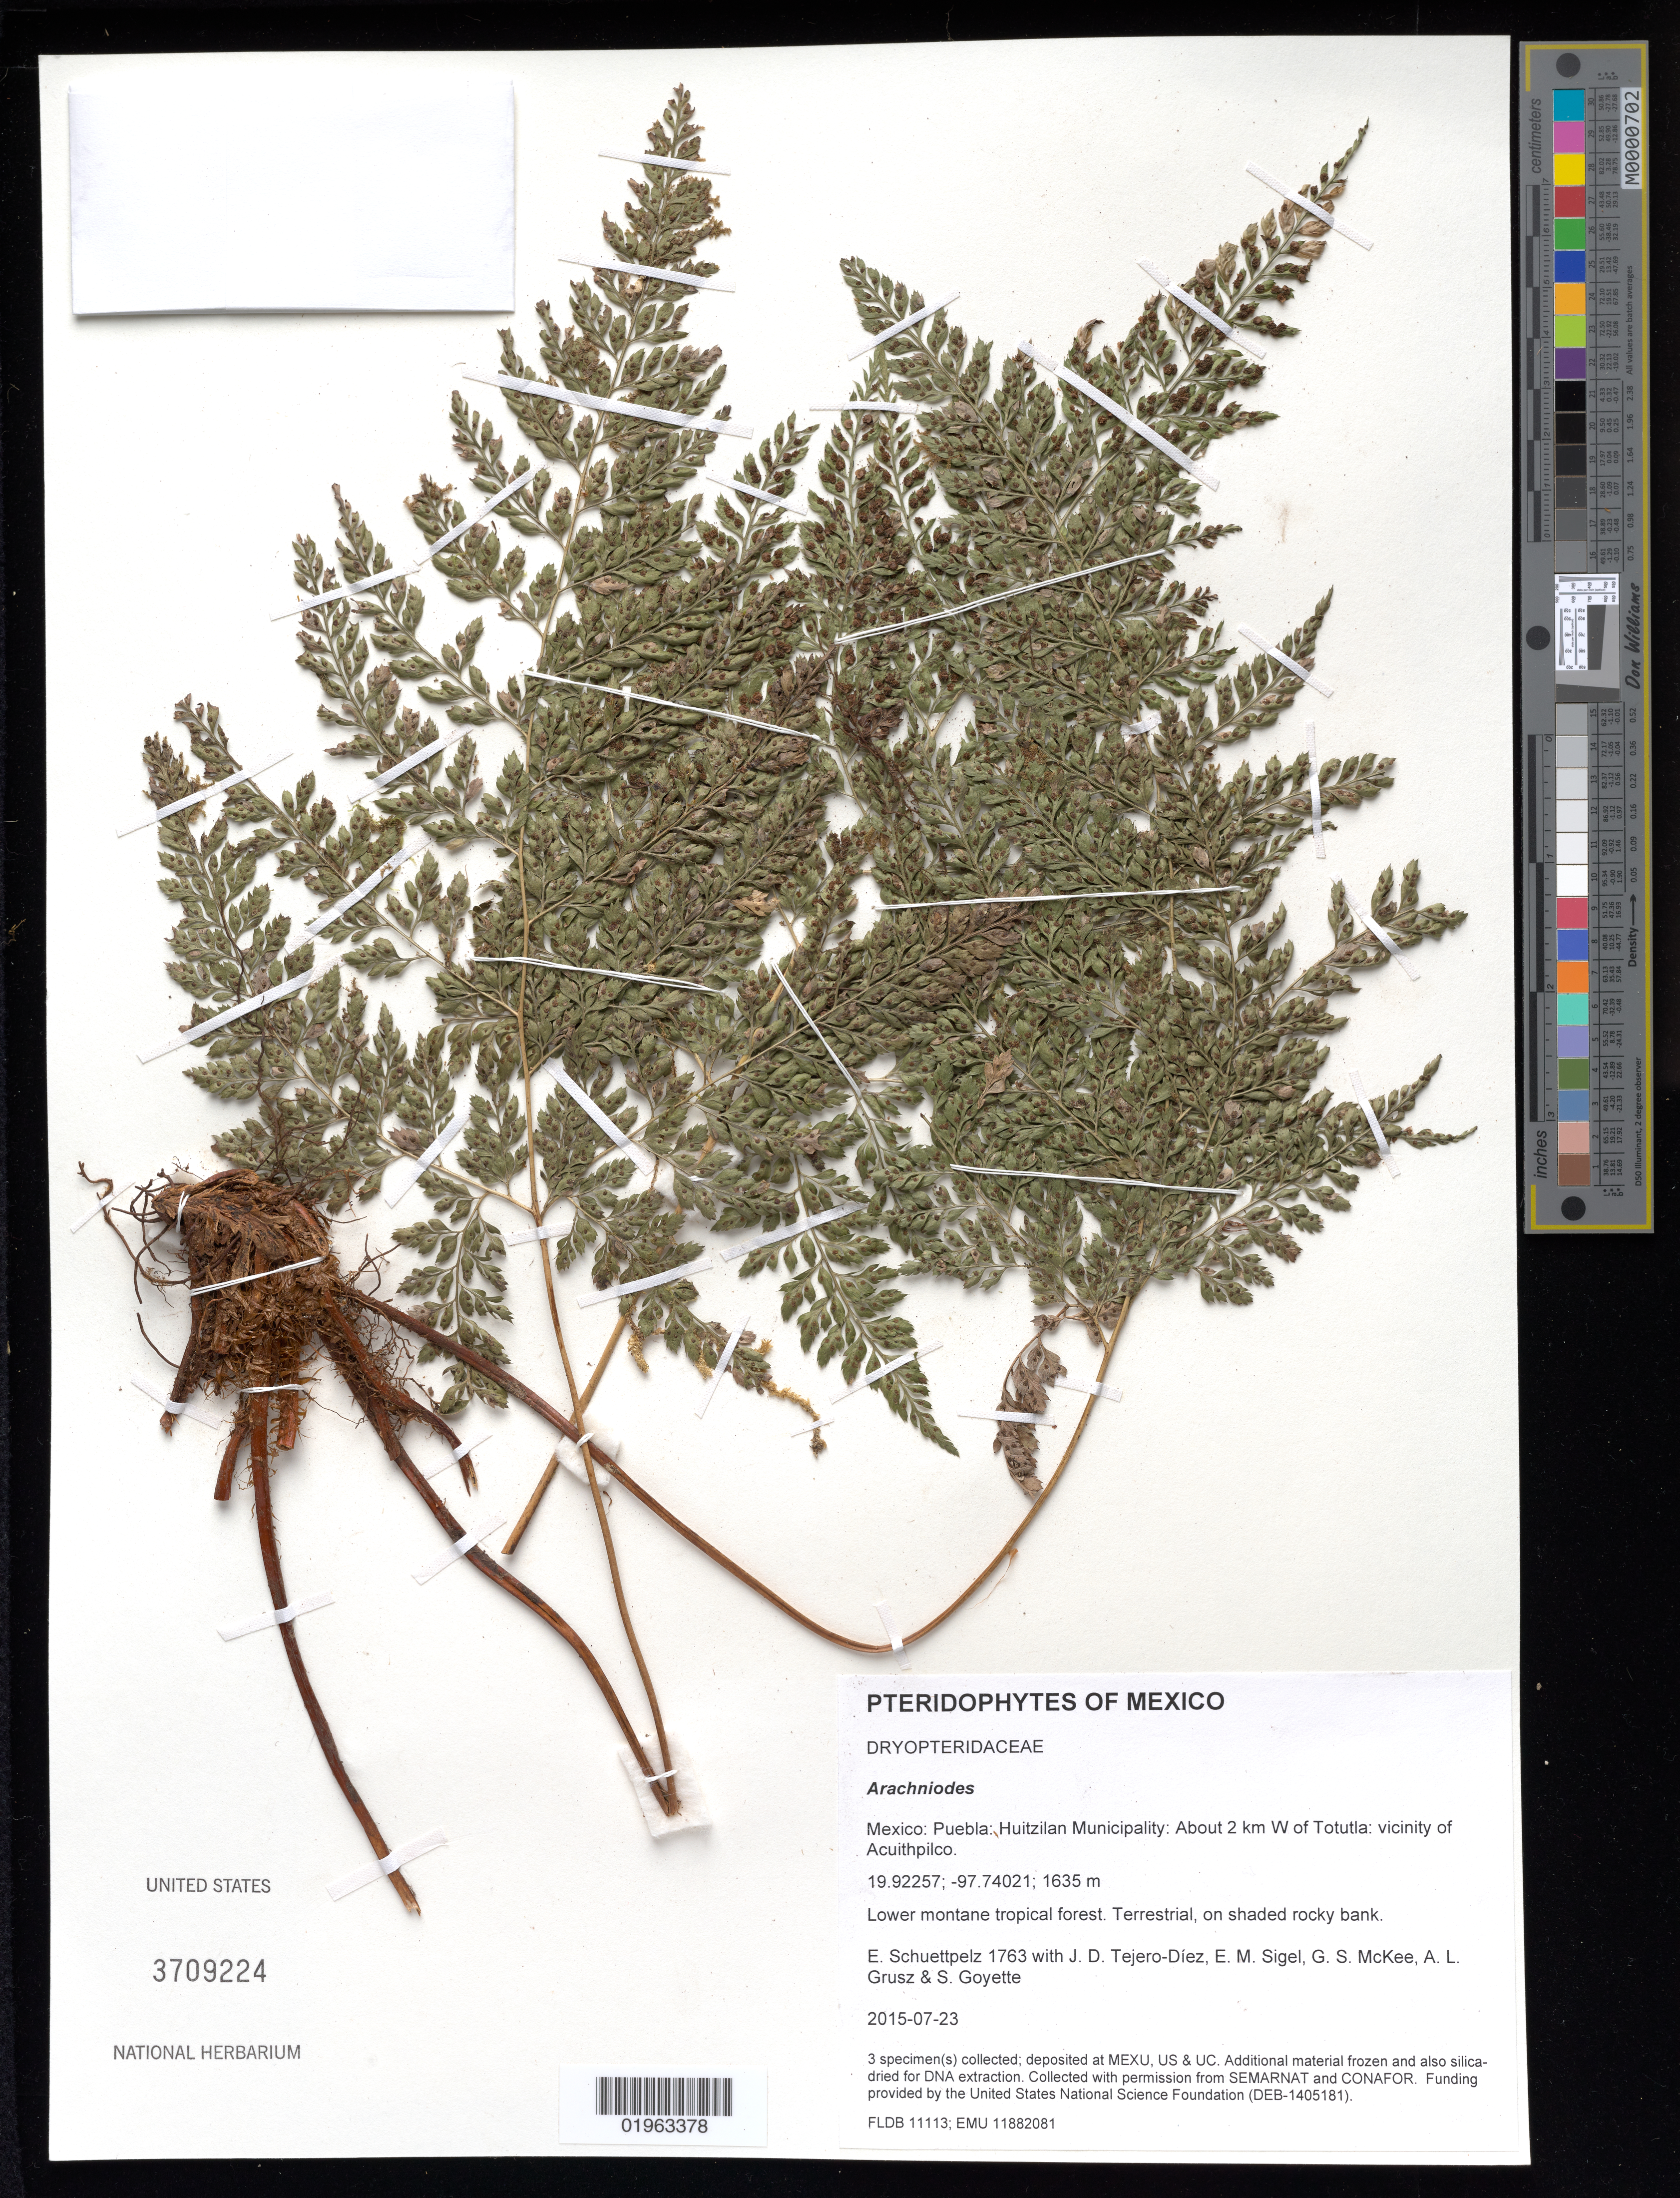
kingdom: Plantae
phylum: Tracheophyta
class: Polypodiopsida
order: Polypodiales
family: Dryopteridaceae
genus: Arachniodes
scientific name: Arachniodes sp.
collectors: E. Schuettpelz, D. Tejero-Díez, E. M. Sigel, G. S. McKee & A. Grusz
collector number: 1763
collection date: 2015-07-23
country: Mexico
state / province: Puebla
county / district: Huitzilan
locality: About 2 km W of Totutla: vicinity of Acuithpilco.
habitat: Lower montane tropical forest.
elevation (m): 1635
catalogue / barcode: US 3709224